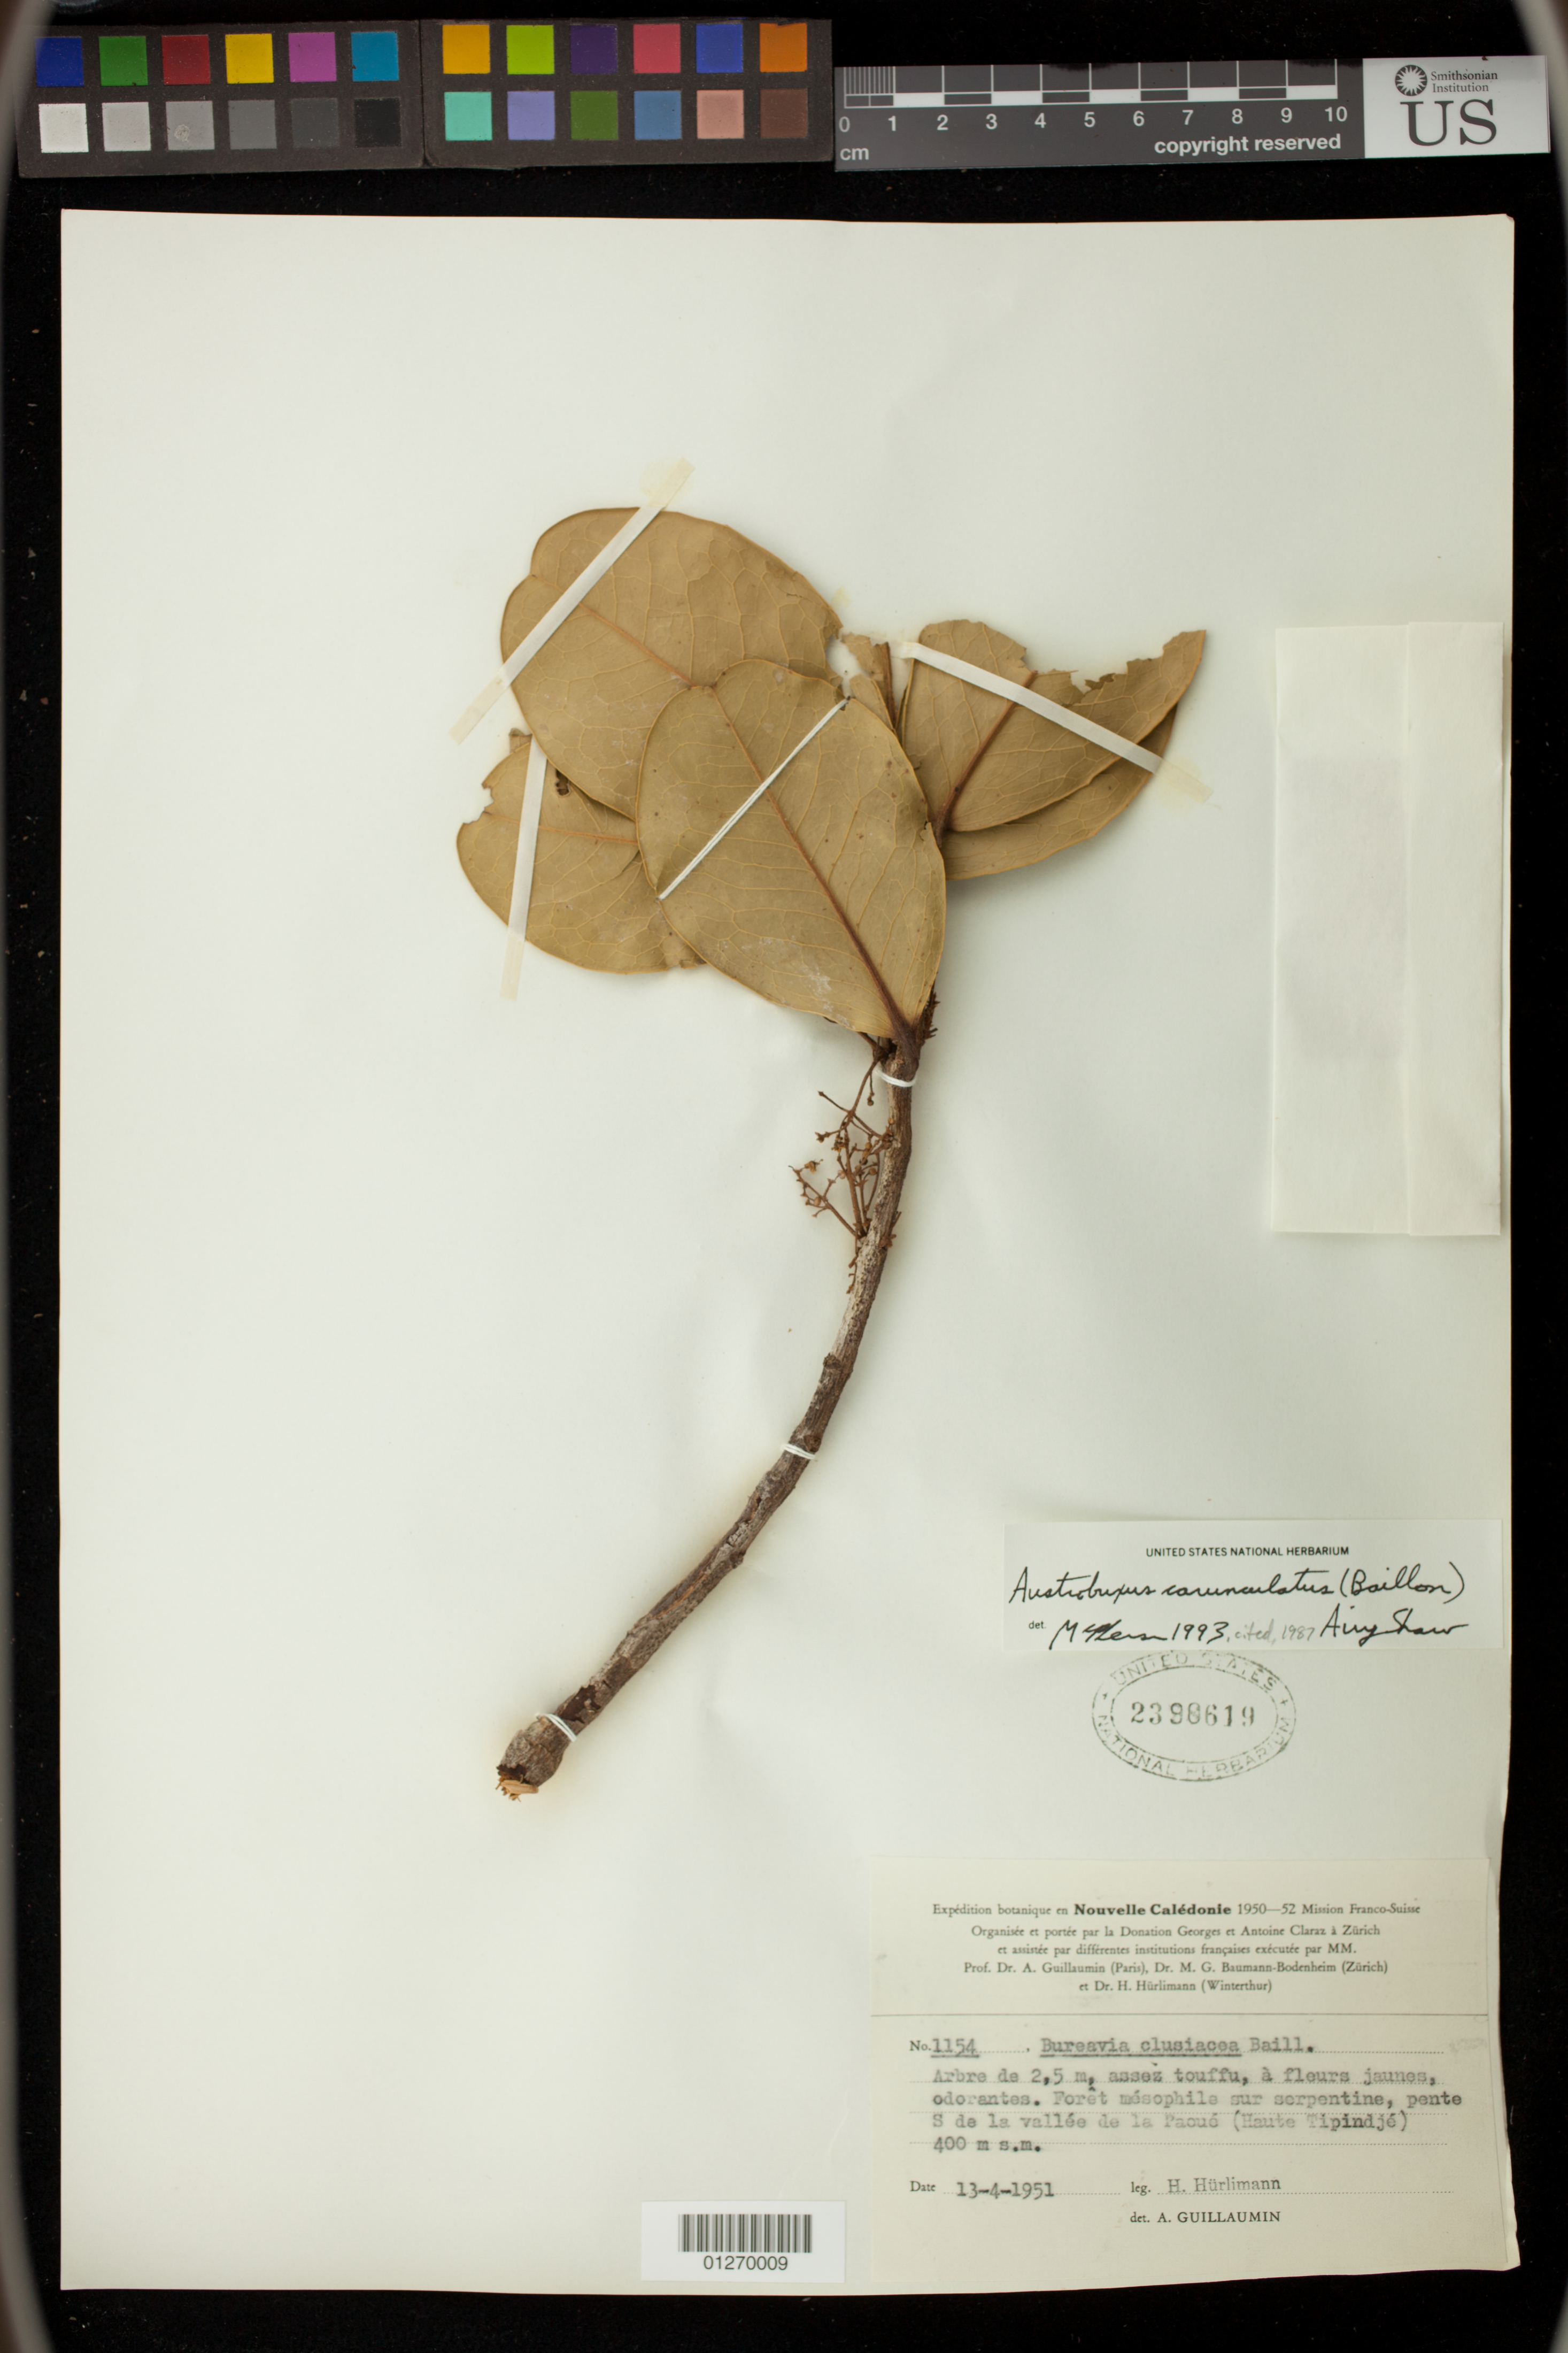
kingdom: Plantae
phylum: Tracheophyta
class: Magnoliopsida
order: Malpighiales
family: Picrodendraceae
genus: Austrobuxus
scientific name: Austrobuxus carunculatus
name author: (Baill.) Airy Shaw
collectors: H. Hurlimann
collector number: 1154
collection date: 1951-04-13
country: New Caledonia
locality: pente S de la vallee de la Paouo (Haute Tipindje)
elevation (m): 400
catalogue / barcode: US 2398619